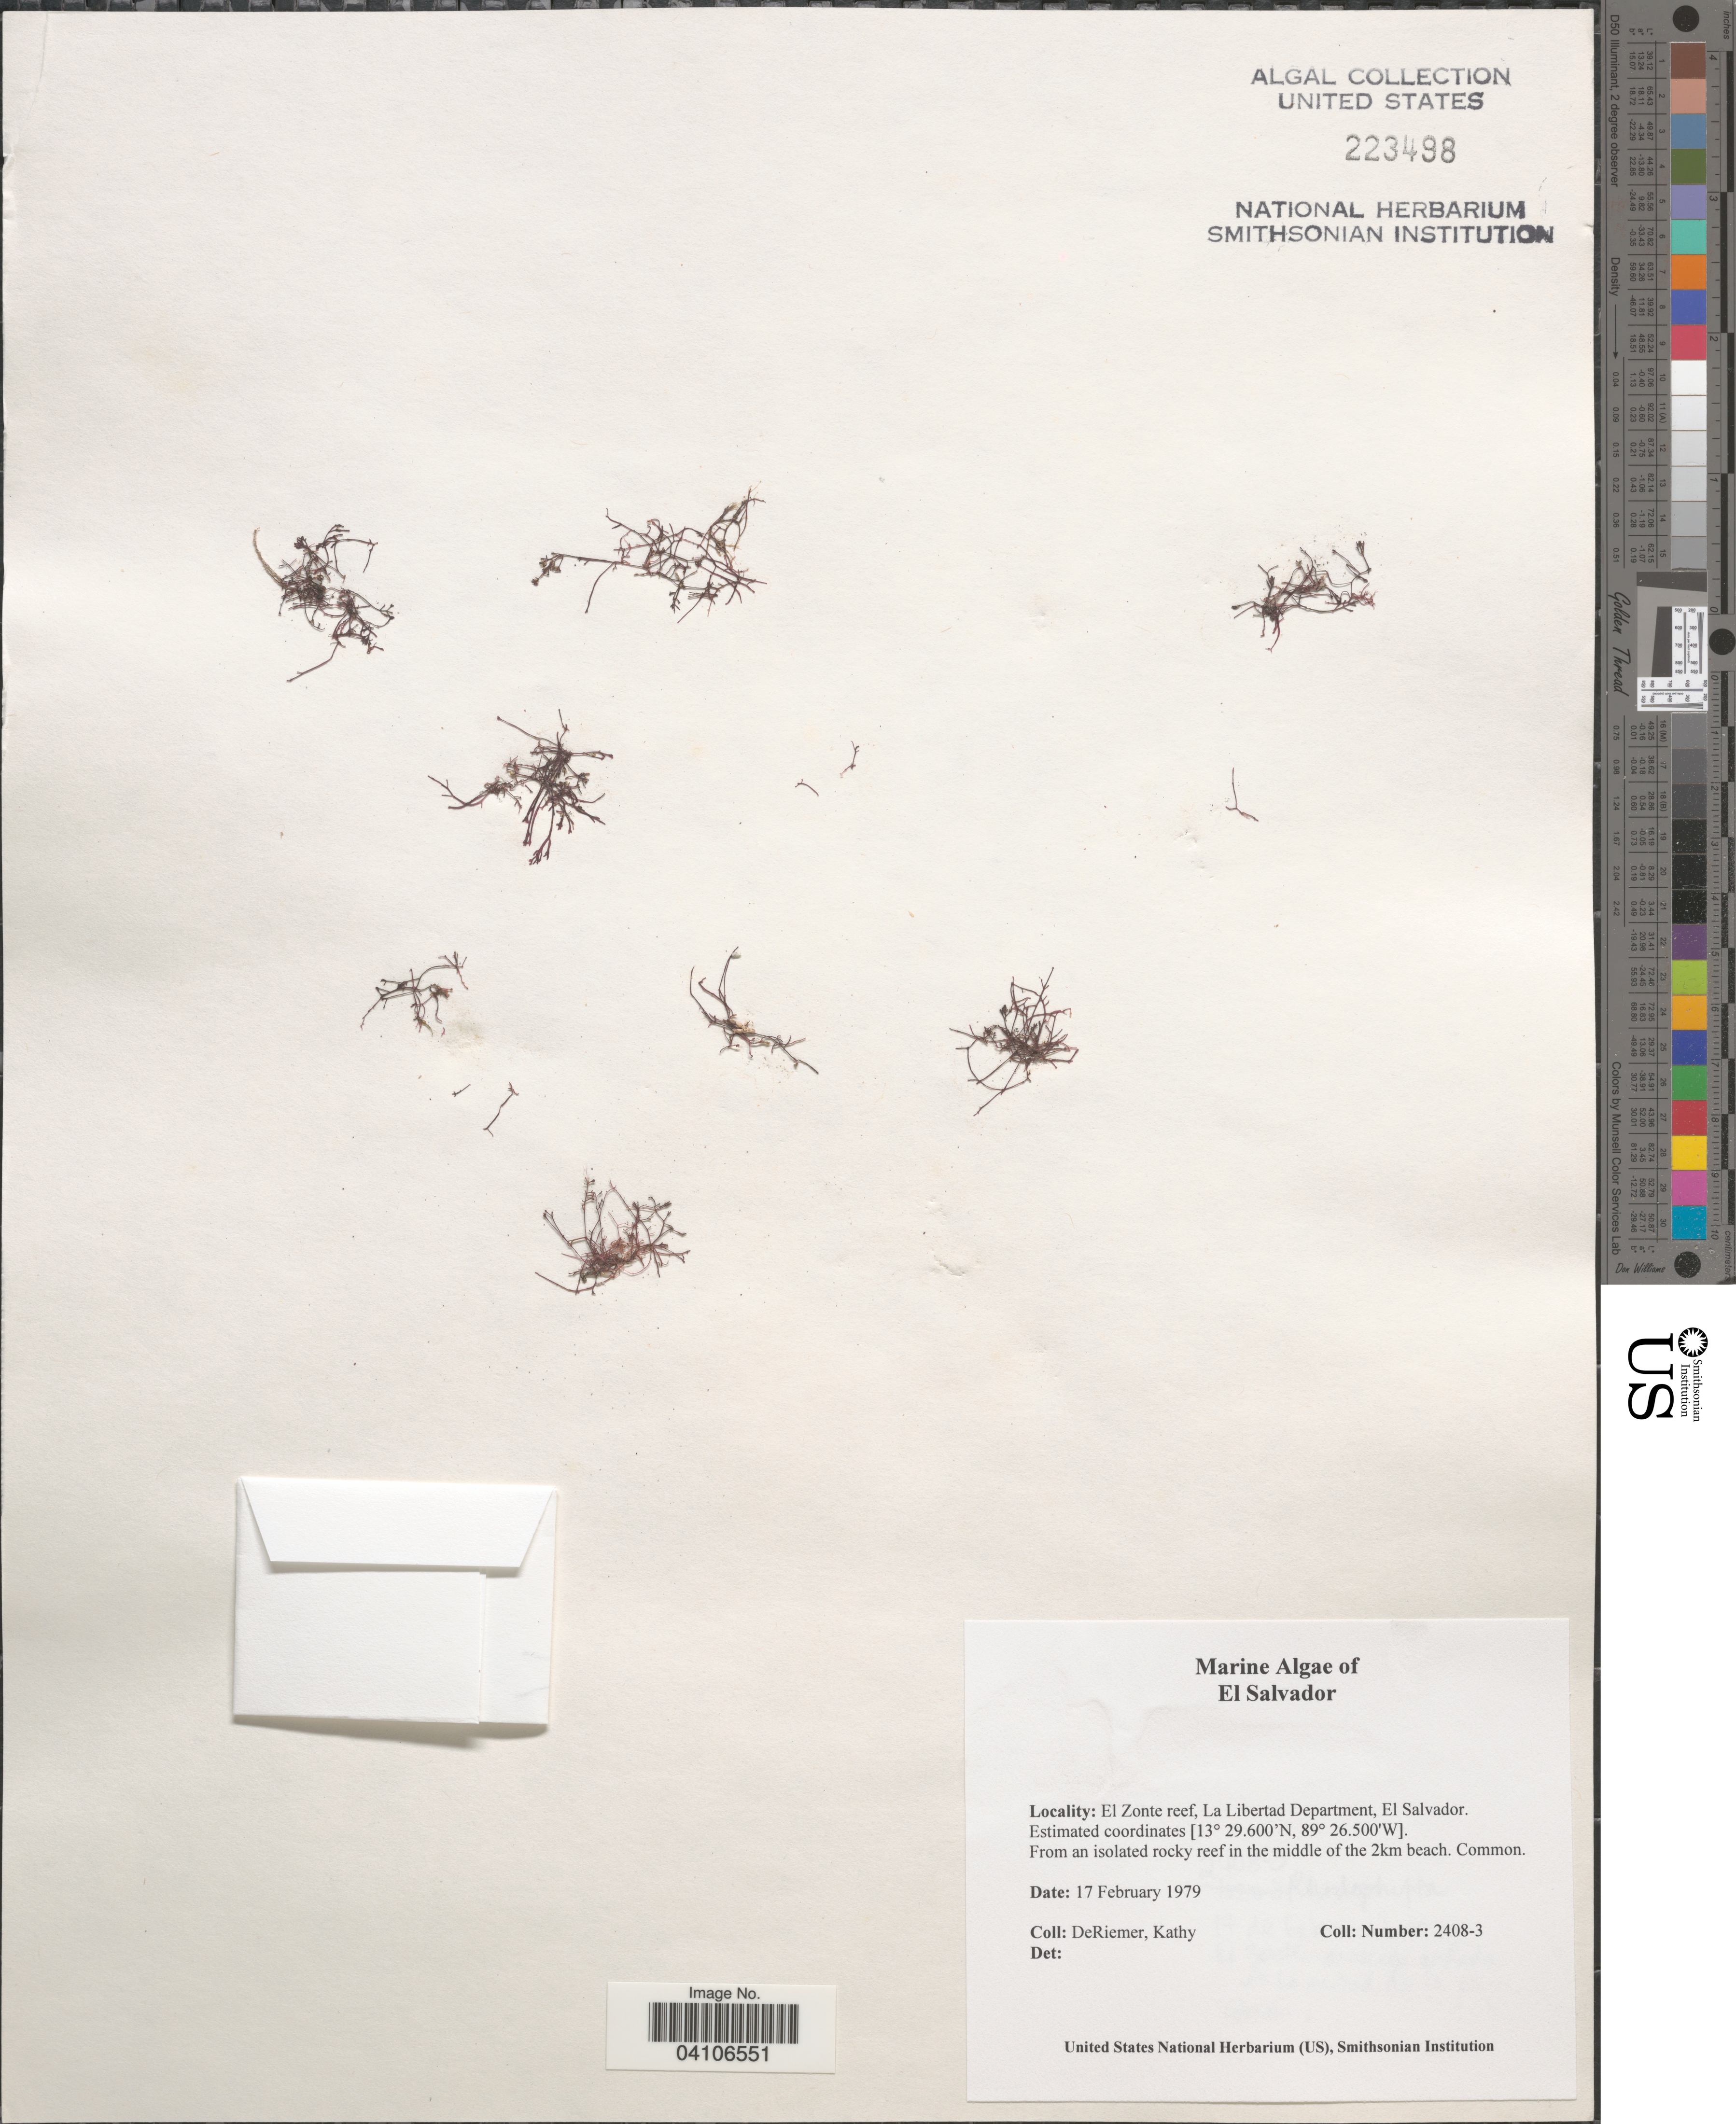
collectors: K. DeRiemer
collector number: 2408-3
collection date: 1979-02-17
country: El Salvador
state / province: La Libertad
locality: El Zonte reef, La Libertad Department. In the middle of the 2km beach.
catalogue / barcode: US 223498